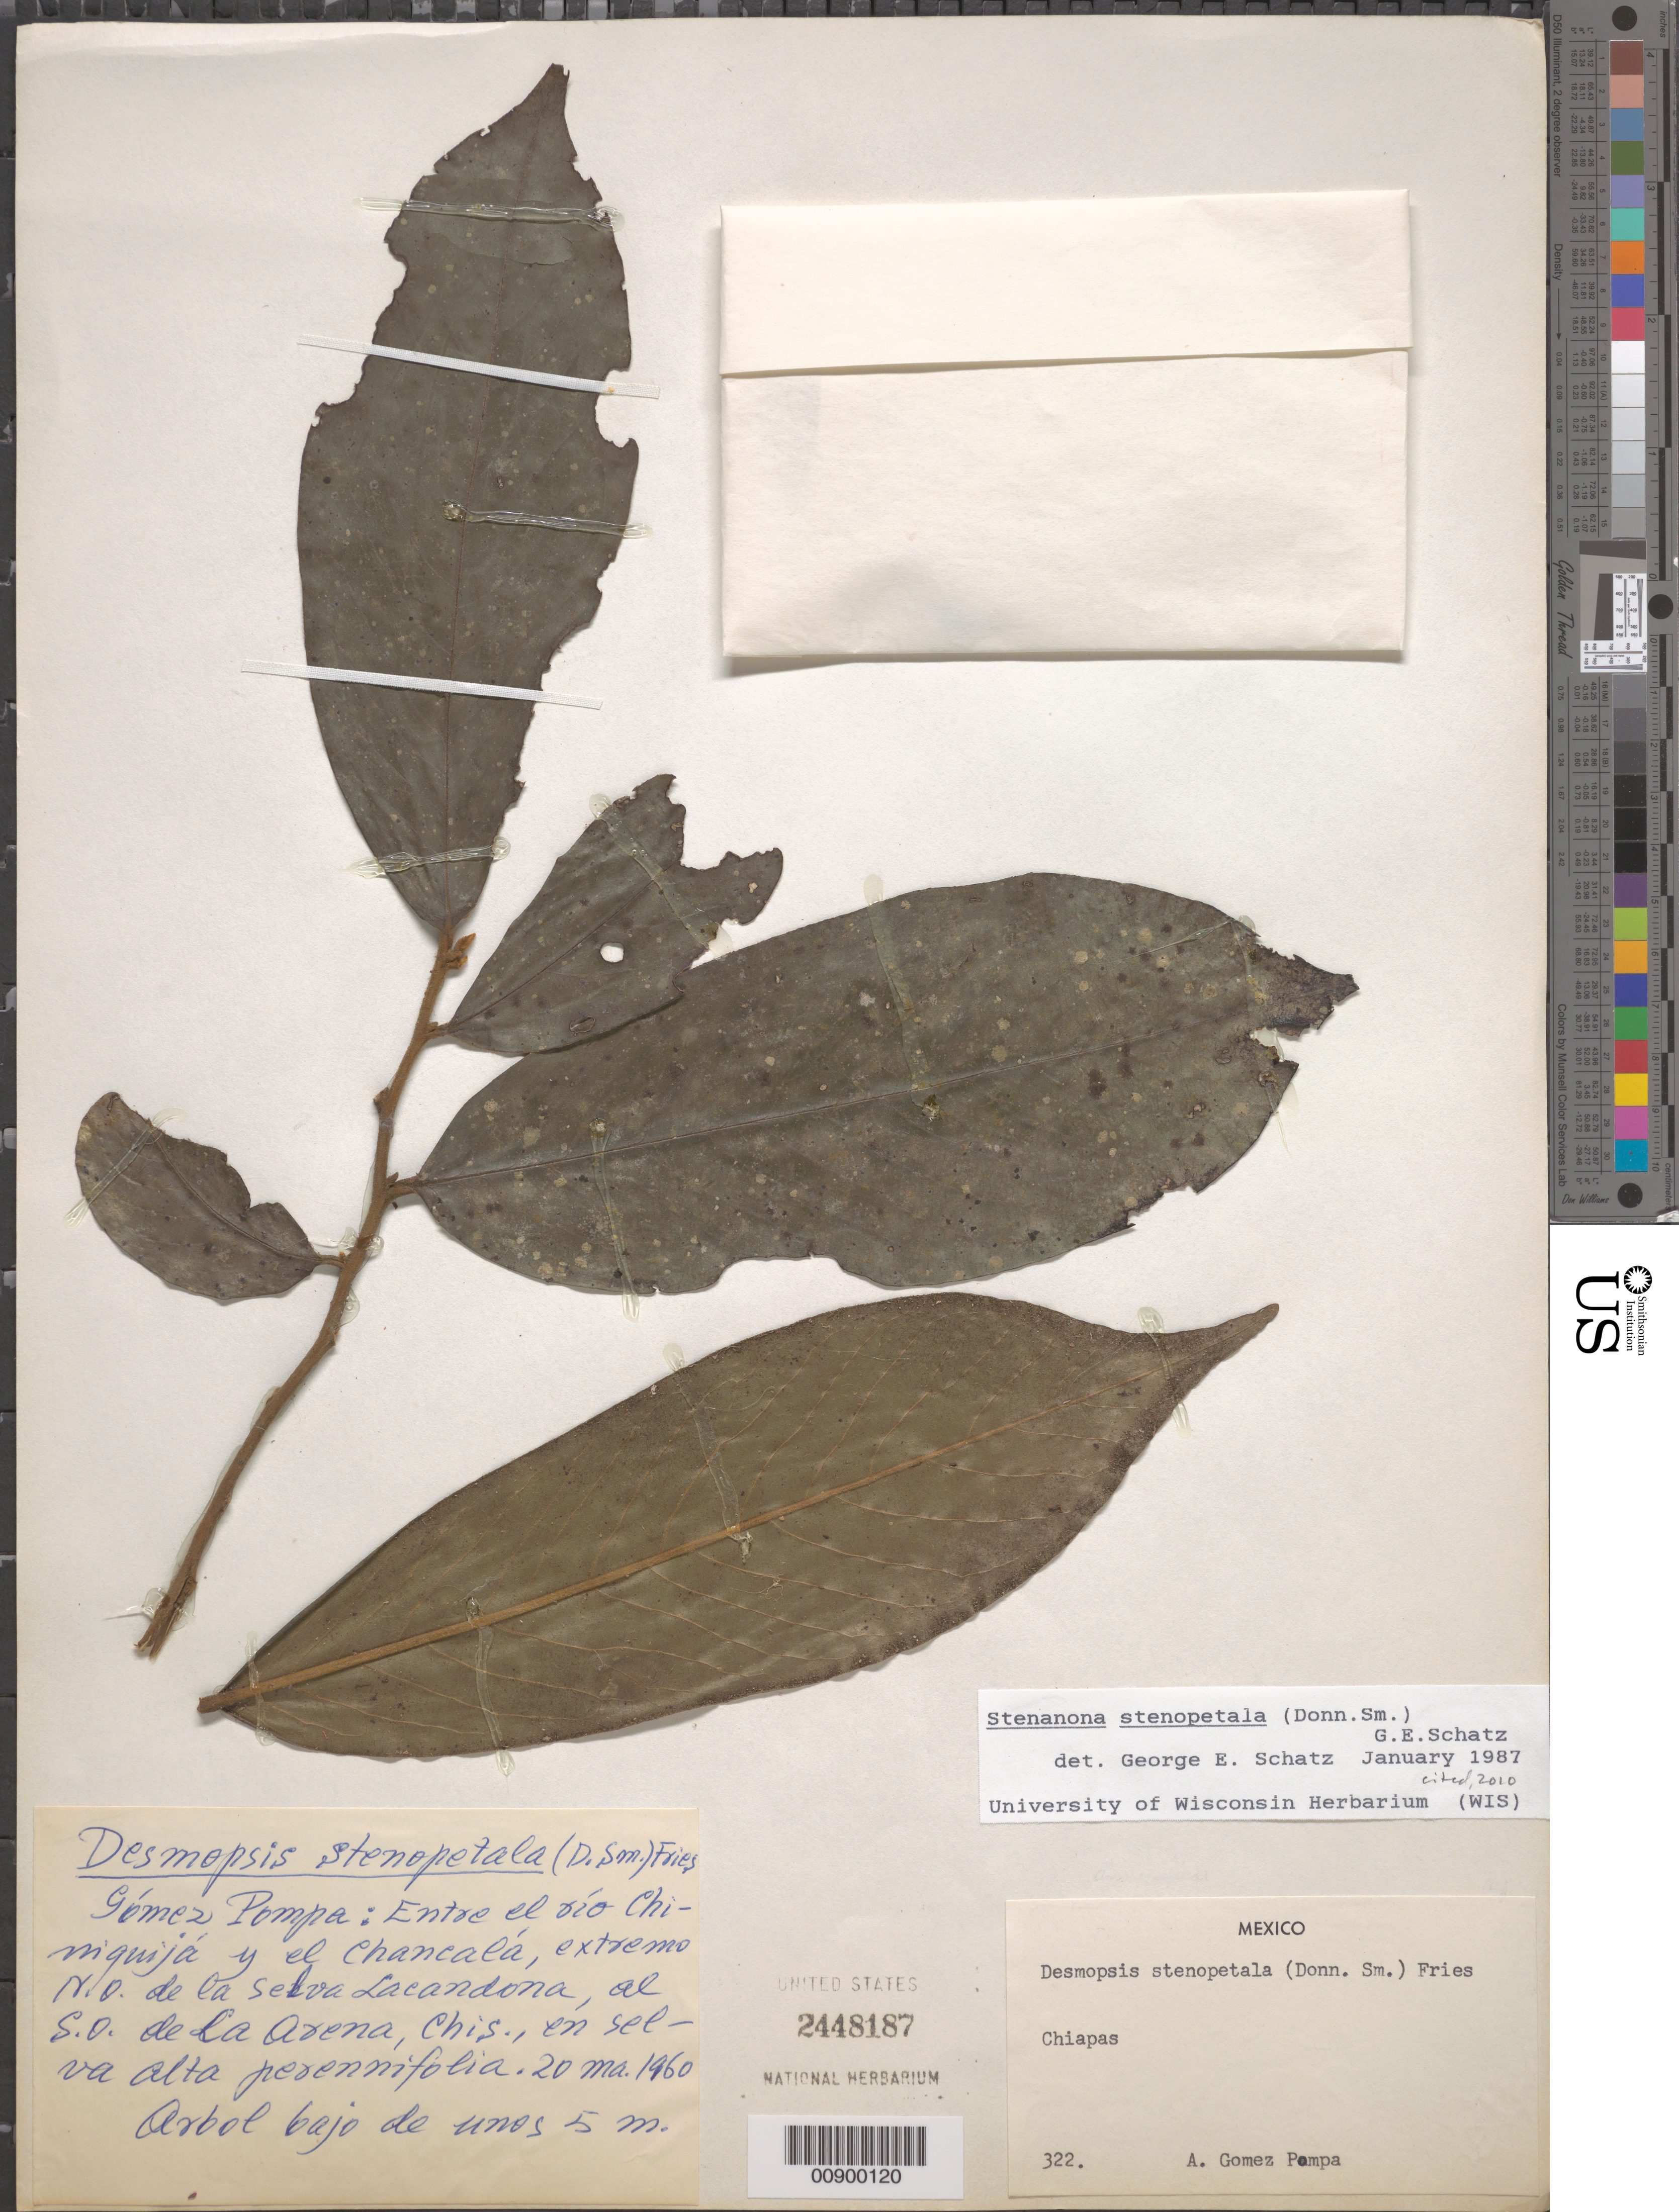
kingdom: Plantae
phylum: Tracheophyta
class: Magnoliopsida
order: Magnoliales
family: Annonaceae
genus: Stenanona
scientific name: Stenanona stenopetala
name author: (Donn. Sm.) G.E. Schatz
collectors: A. Gómez Pompa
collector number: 322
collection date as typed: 20 Mar 1960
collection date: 1960-03-20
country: Mexico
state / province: Chiapas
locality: Entre el Río Chiniquija y el Chancalá, extremo N.O. de la selva Lacandona, al S.O. de La Arena, Chiapas.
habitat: En selva alta perennifolia.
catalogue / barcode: US 2448187